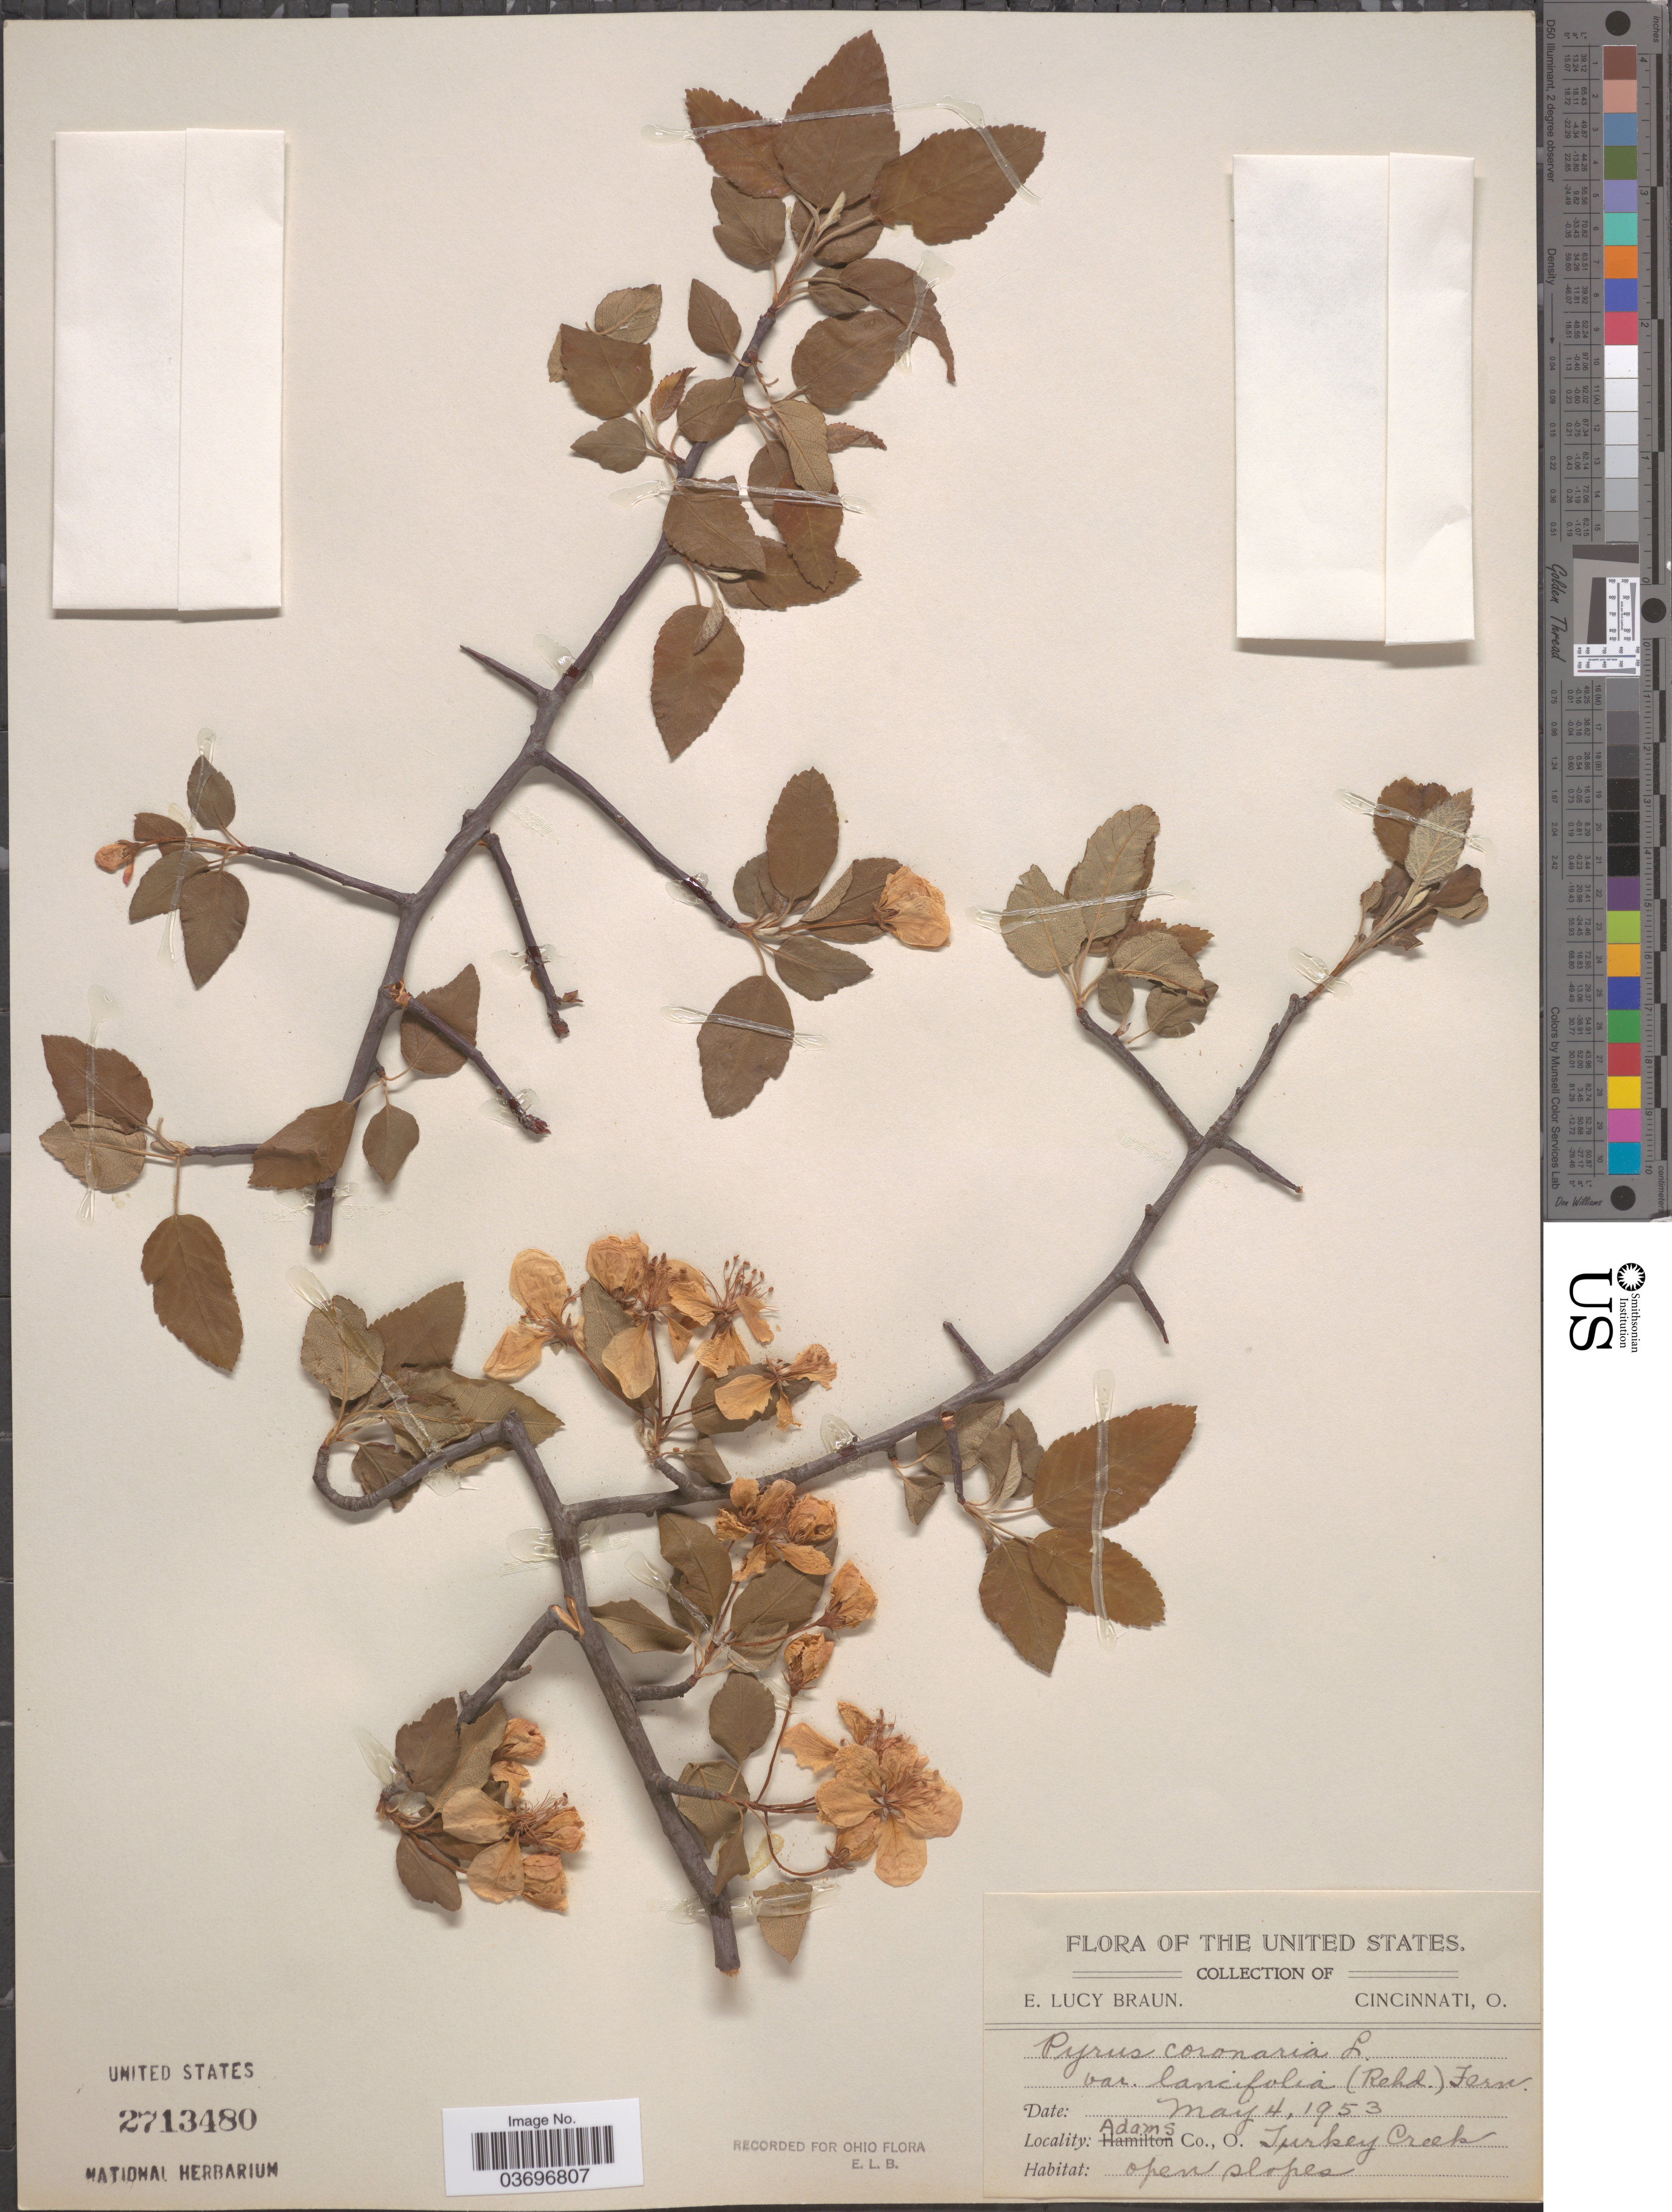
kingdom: Plantae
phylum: Tracheophyta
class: Magnoliopsida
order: Rosales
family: Rosaceae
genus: Malus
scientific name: Malus coronaria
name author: (L.) Mill.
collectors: E. L. Braun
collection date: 1953-05-04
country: United States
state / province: Ohio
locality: Adams Co. Turkey Creek.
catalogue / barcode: US 2713480